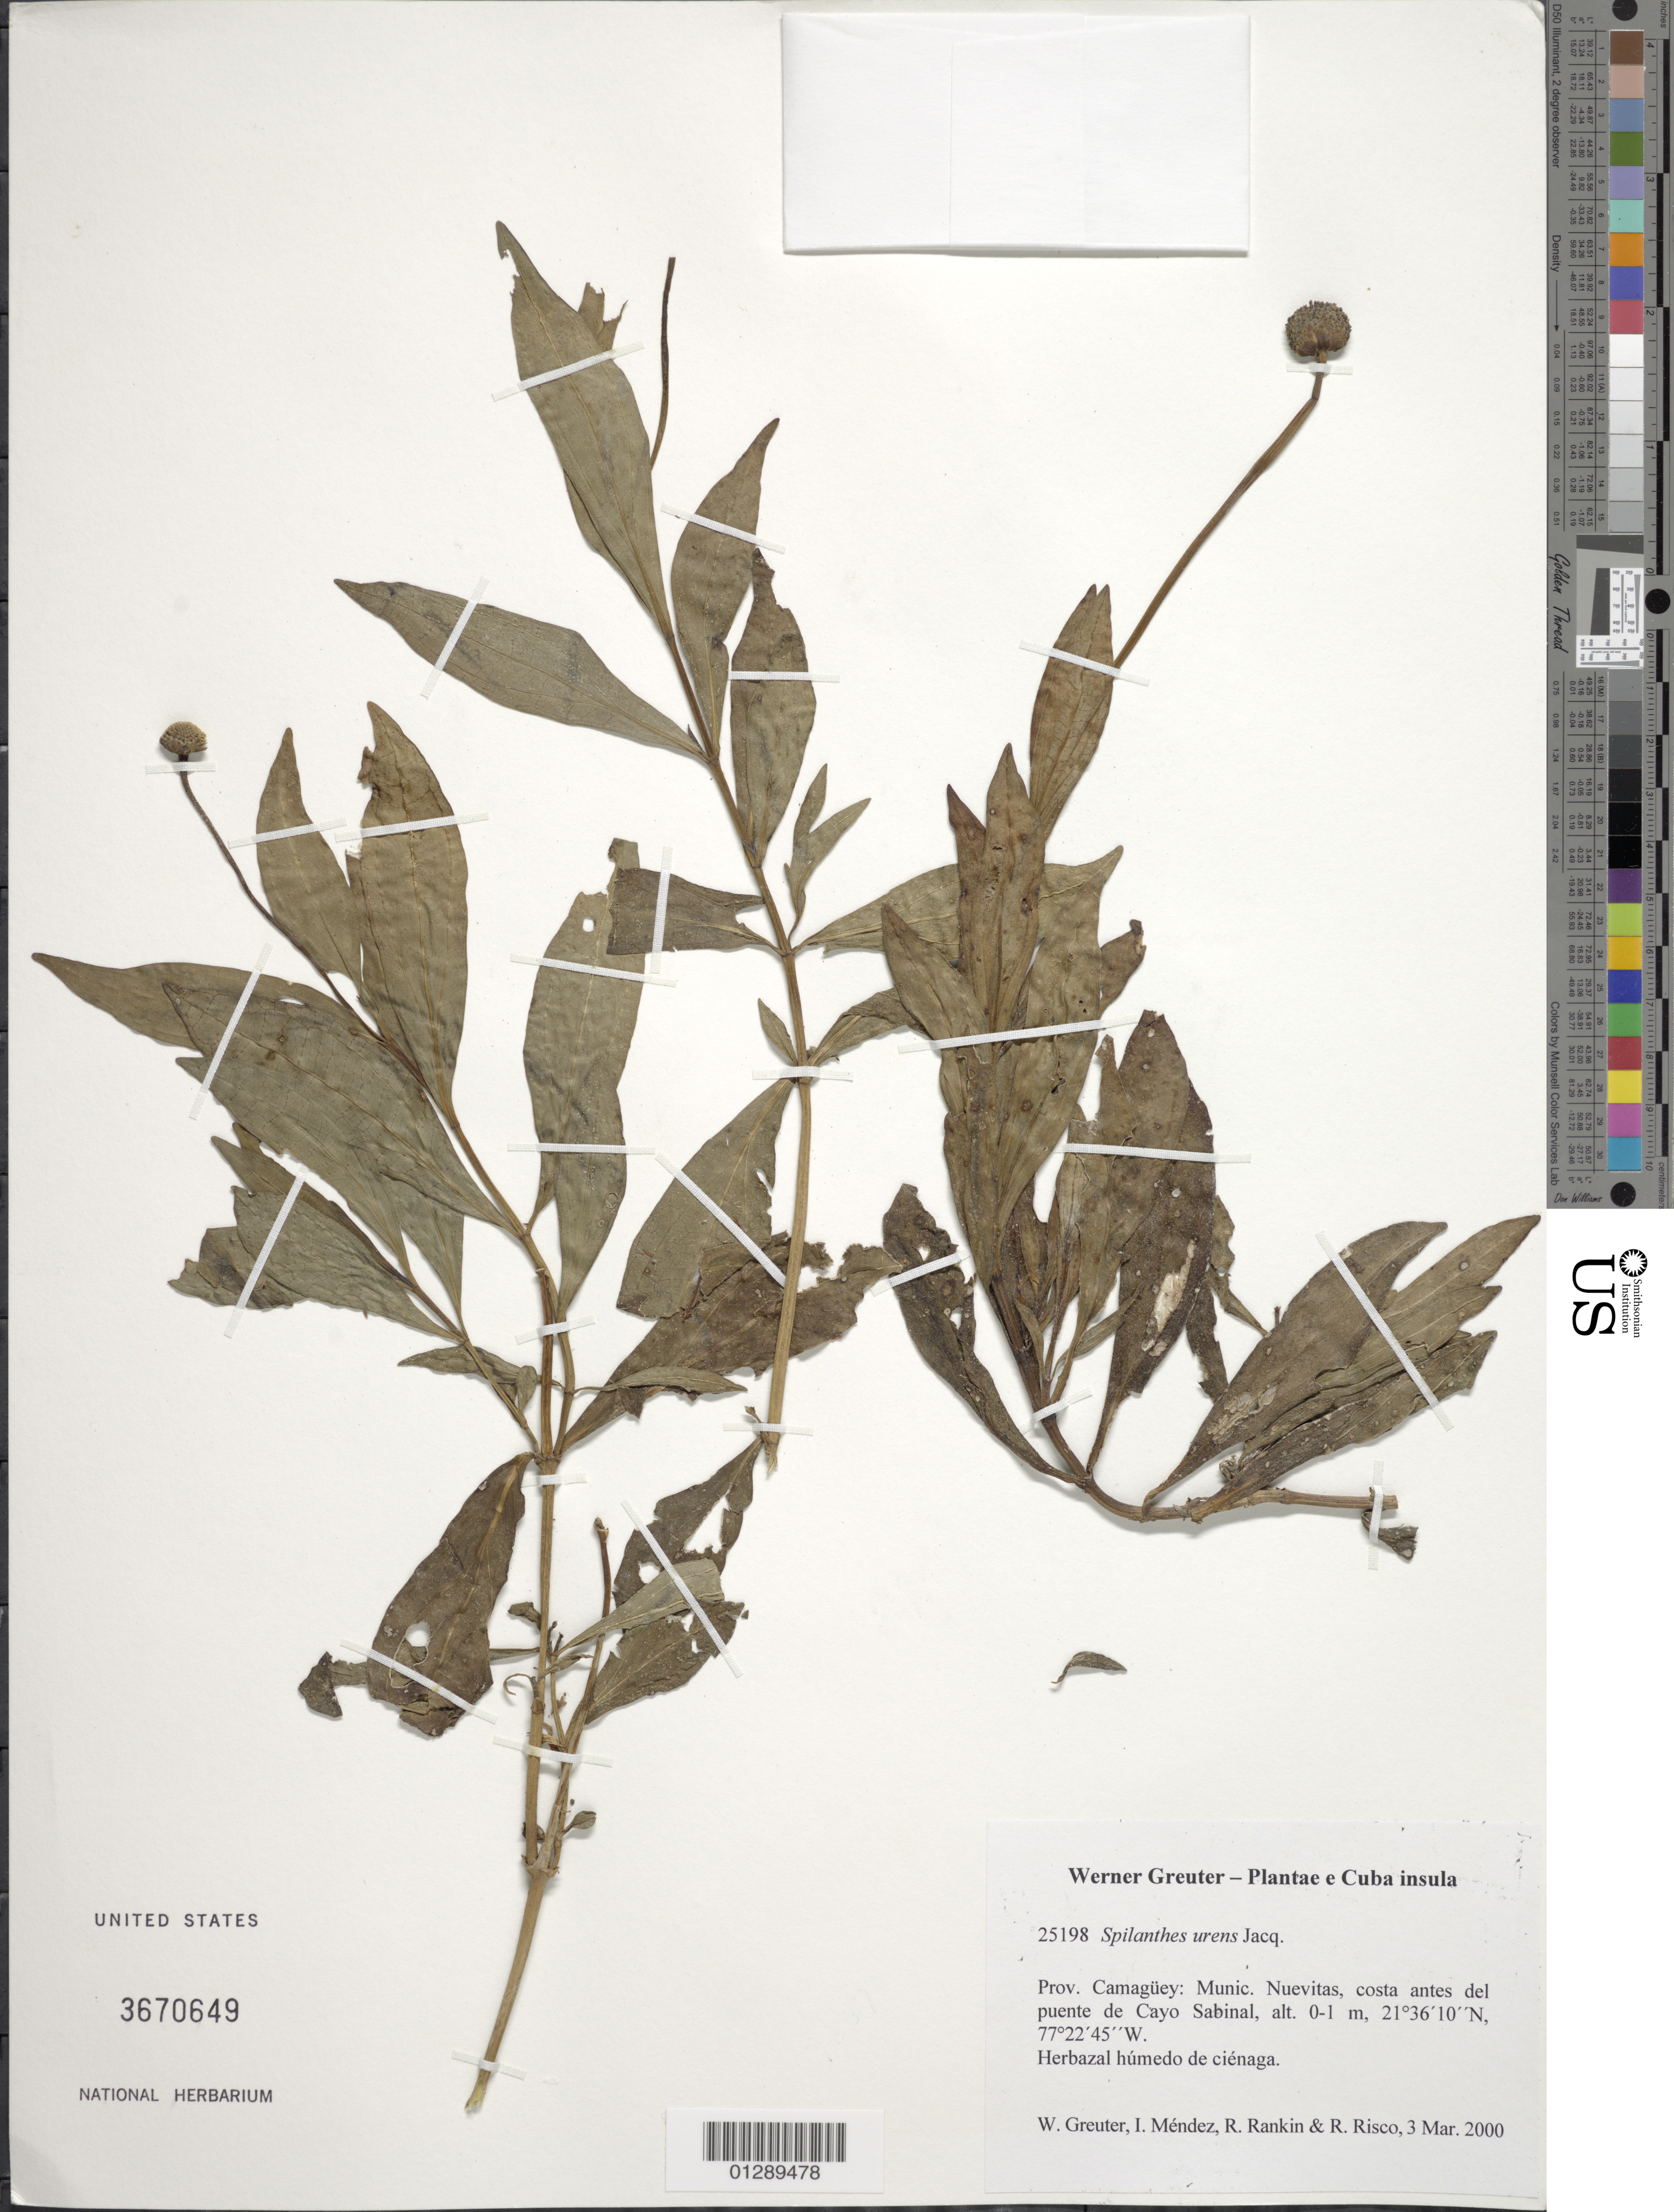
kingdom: Plantae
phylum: Tracheophyta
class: Magnoliopsida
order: Asterales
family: Asteraceae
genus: Spilanthes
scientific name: Spilanthes urens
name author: Jacq.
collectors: W. R. Greuter, I. Méndez, R. Rankin Rodriguez & R. Risco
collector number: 25198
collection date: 2000-03-03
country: Cuba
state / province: Camagüey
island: Cuba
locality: Munic. Nuevitas, costa antes del puente de Cayo Sabinal.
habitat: Herbazal húmedo de ciénaga.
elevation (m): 0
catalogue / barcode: US 3670649